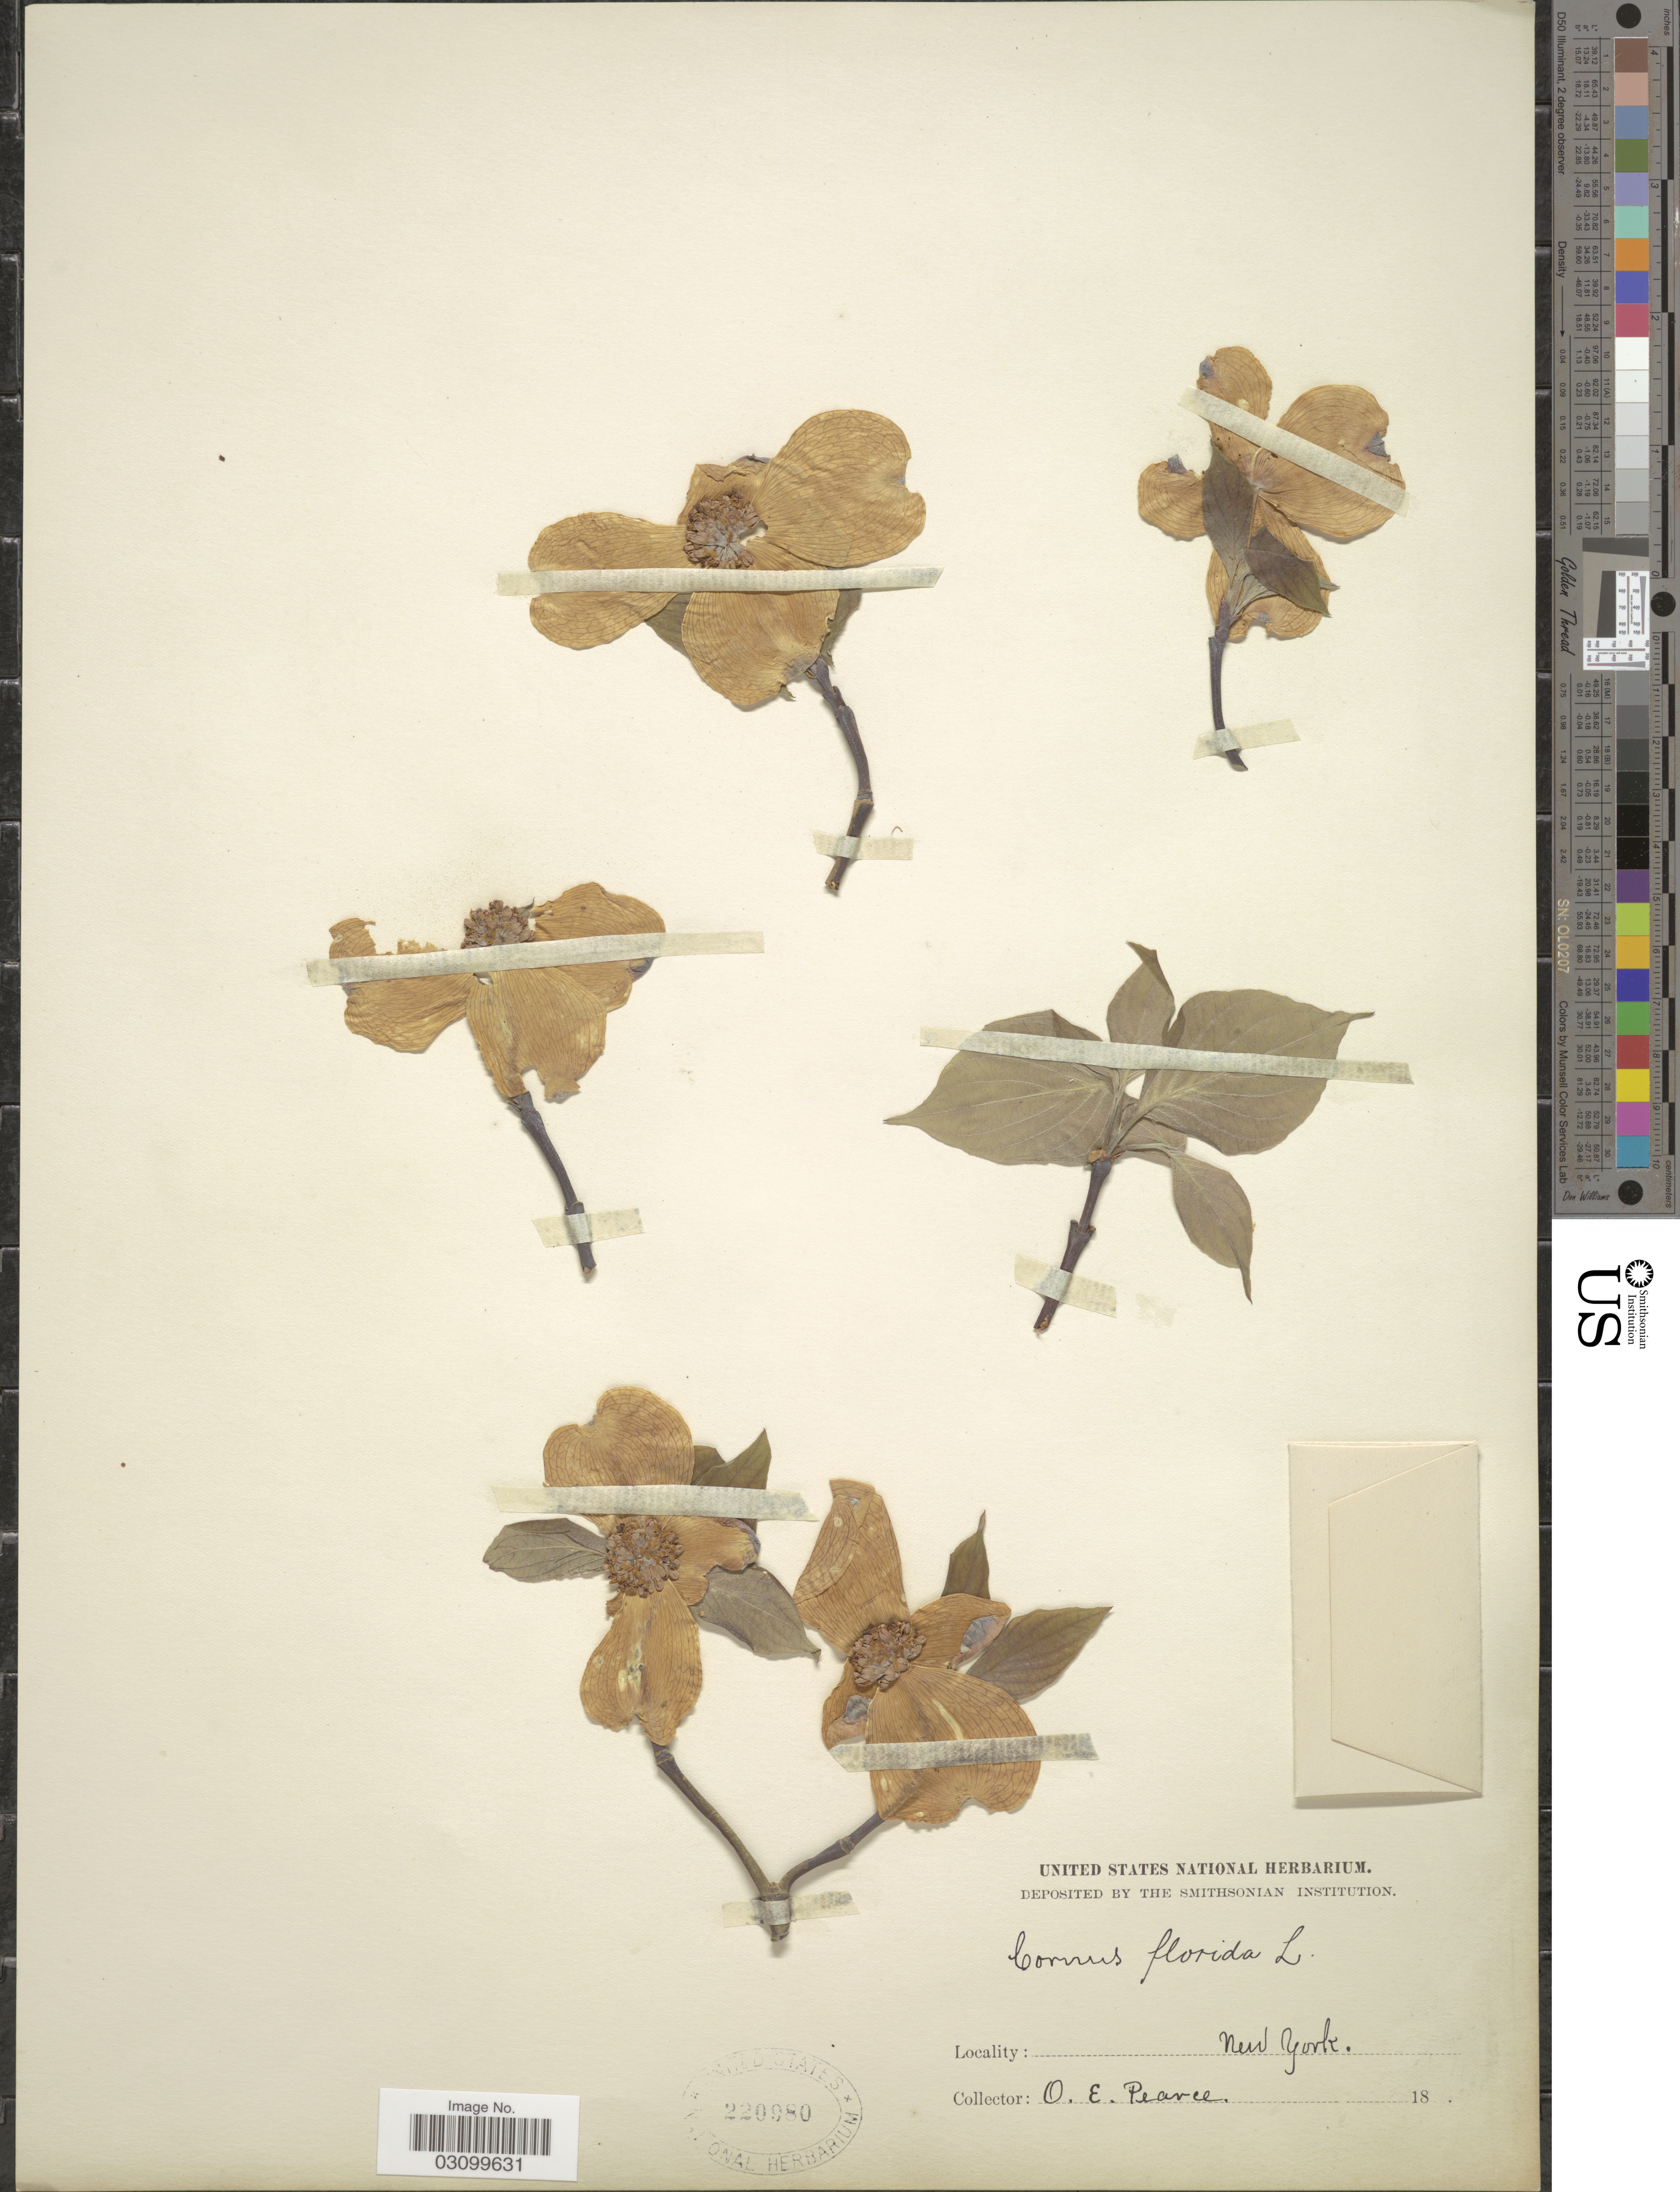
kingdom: Plantae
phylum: Tracheophyta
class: Magnoliopsida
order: Cornales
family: Cornaceae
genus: Cornus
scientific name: Cornus florida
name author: L.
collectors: O. E. Pearce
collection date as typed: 18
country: United States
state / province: New York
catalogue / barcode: US 220980